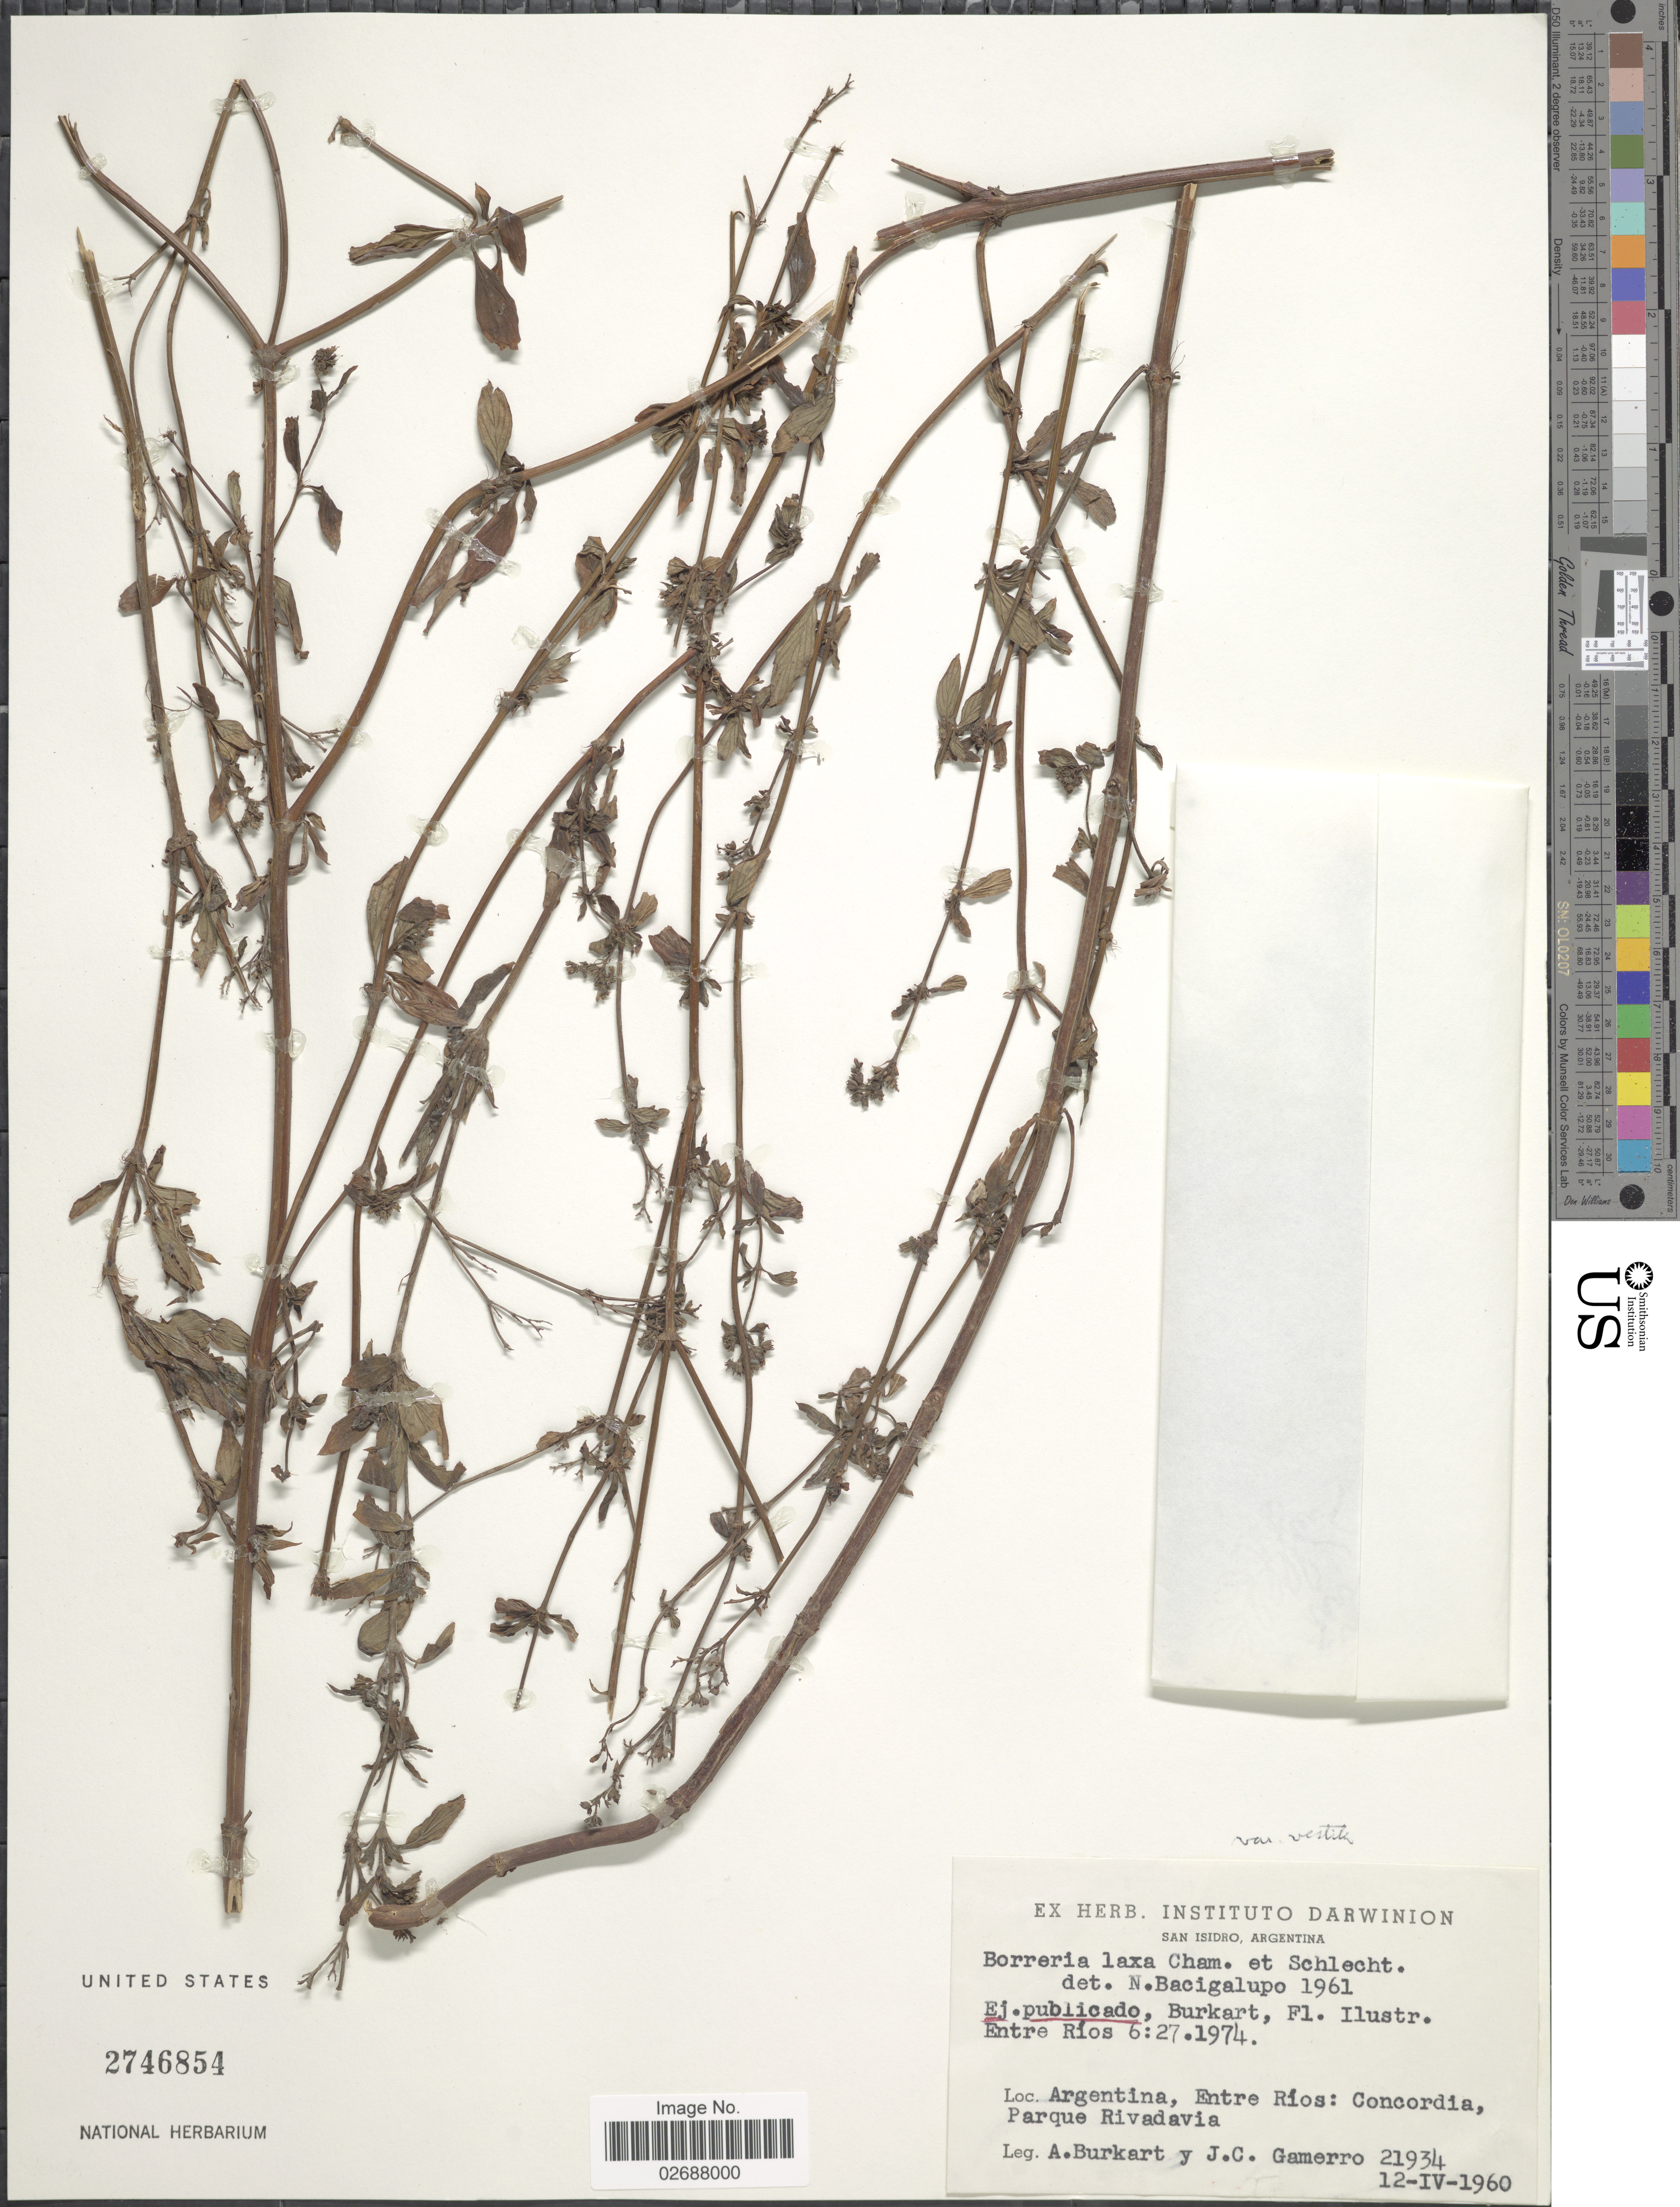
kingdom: Plantae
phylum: Tracheophyta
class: Magnoliopsida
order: Gentianales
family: Rubiaceae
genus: Galianthe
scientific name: Galianthe laxa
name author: (Cham. & Schltdl.) E.L. Cabral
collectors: A. E. Burkart & J. Gamerro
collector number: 21934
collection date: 1960-04-12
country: Argentina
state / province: Entre Rios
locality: Concordia, Parque Rivadavia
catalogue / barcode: US 2746854